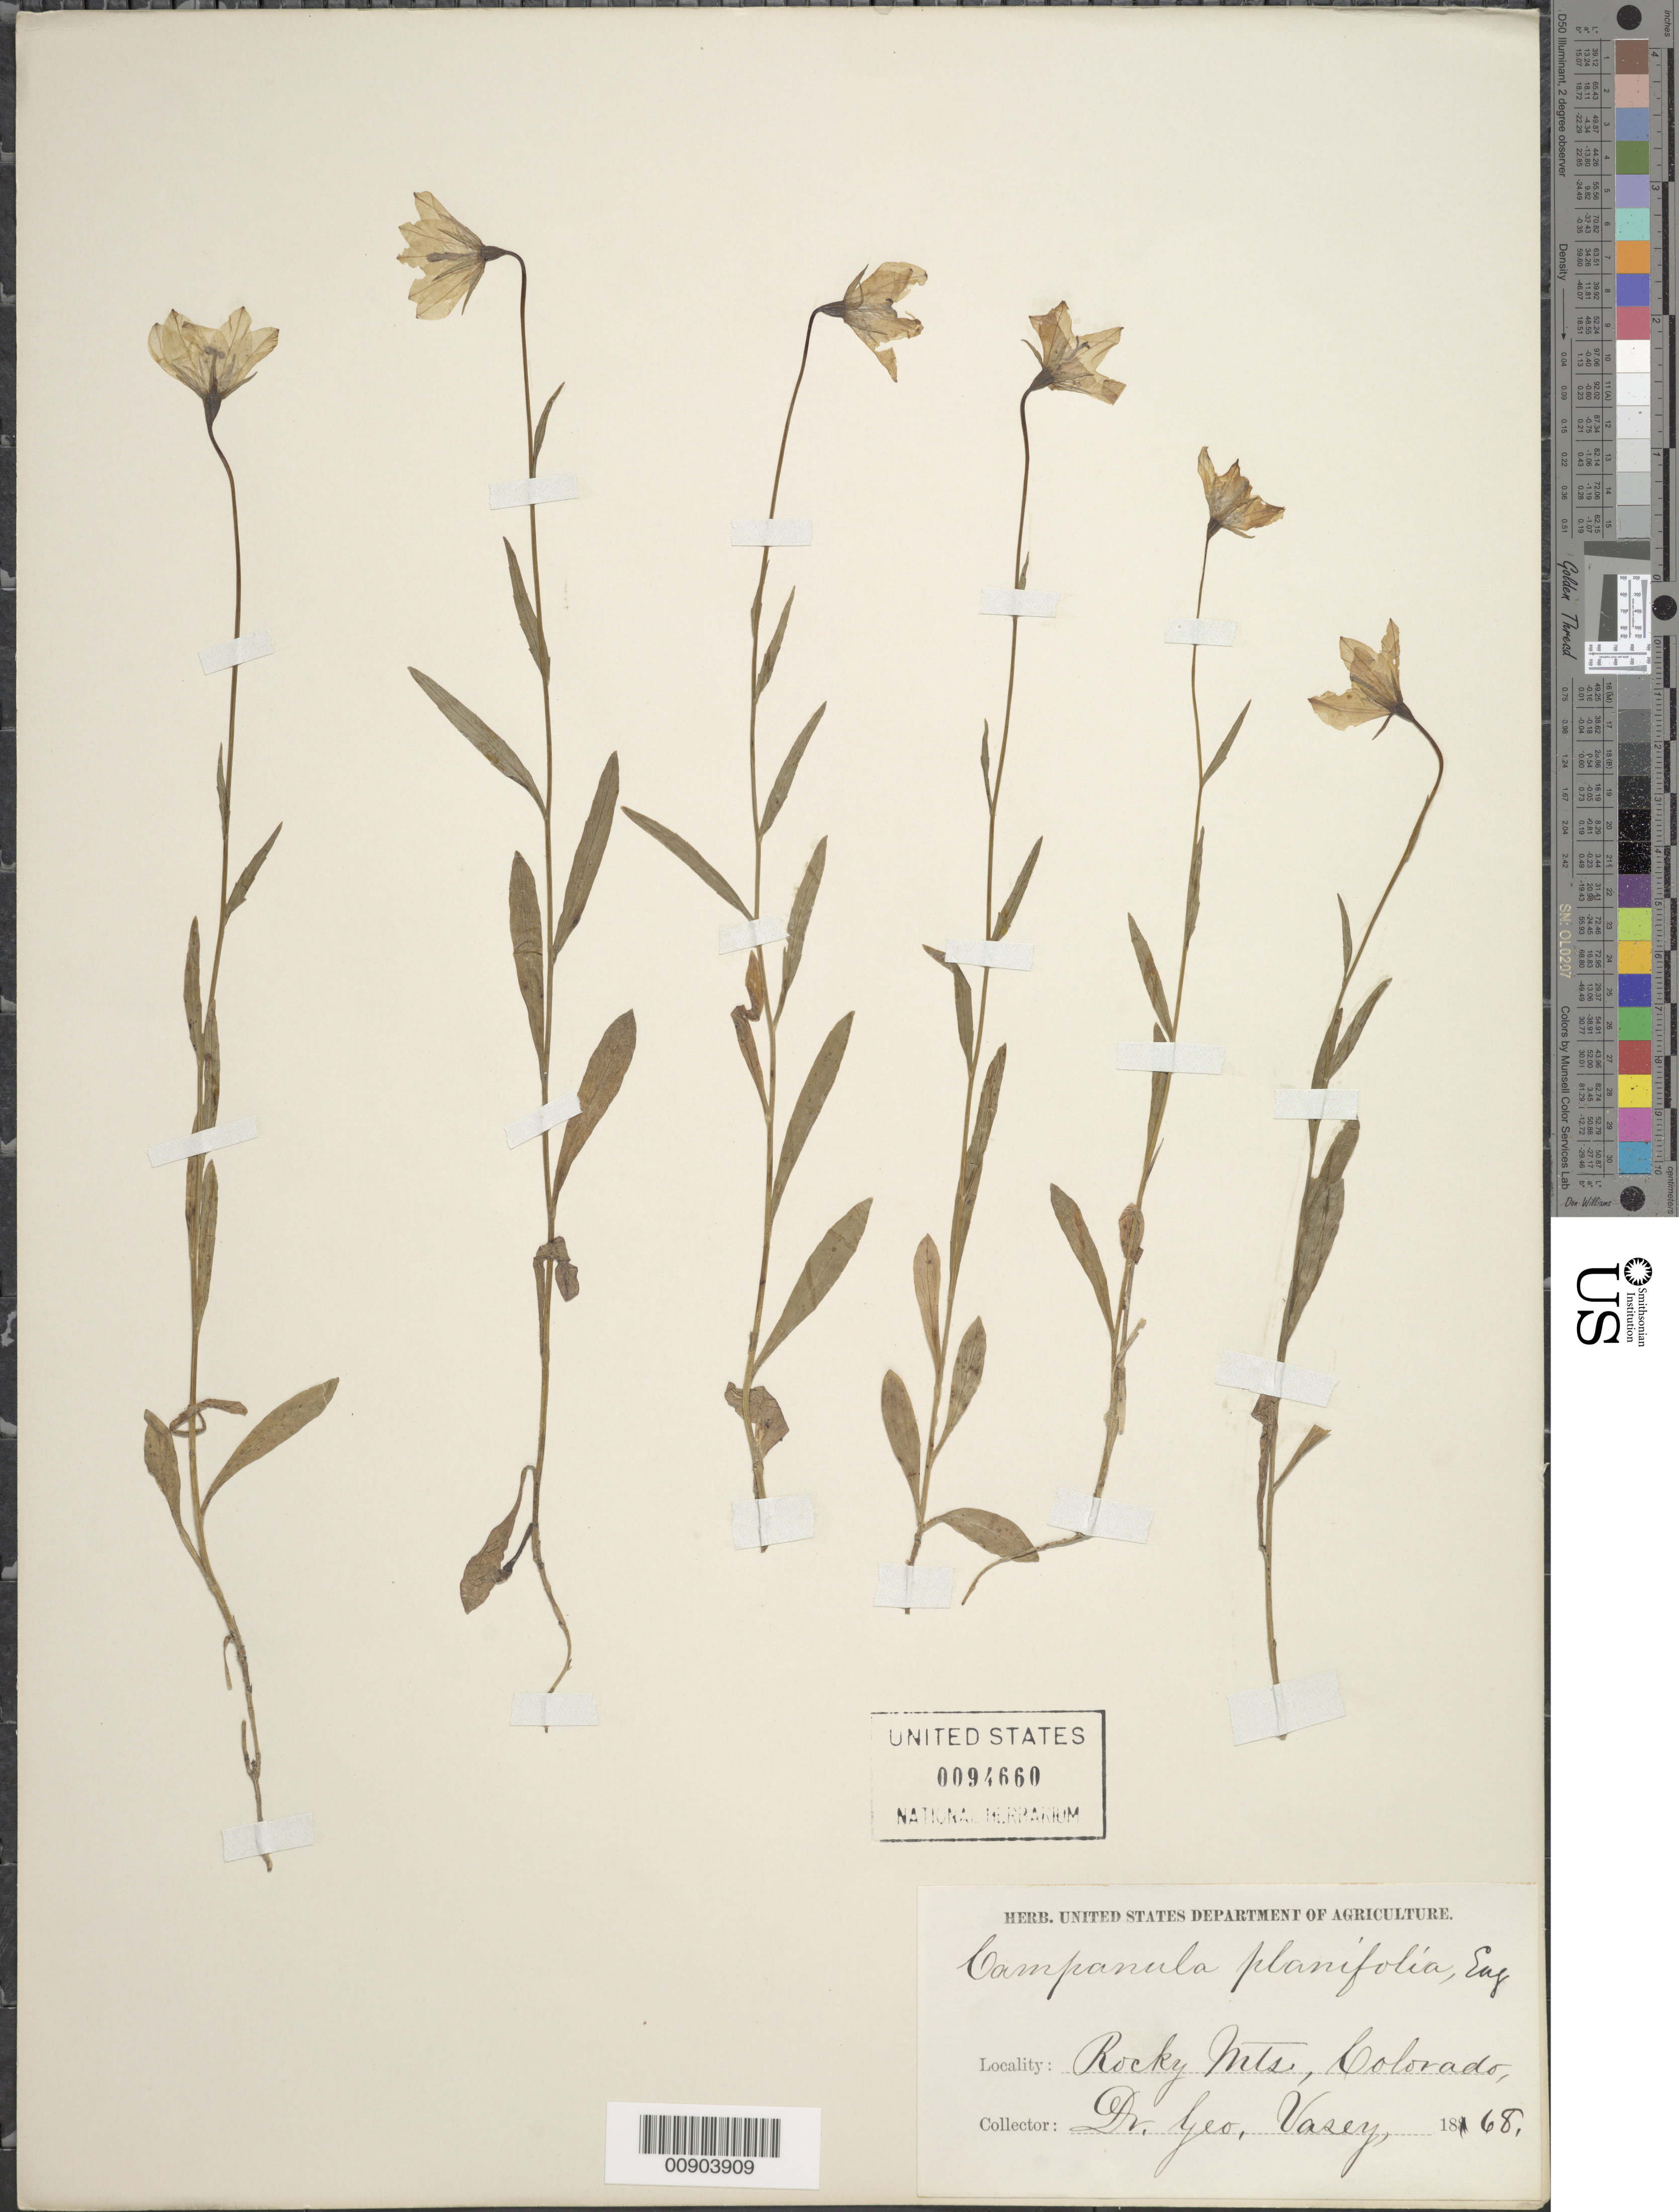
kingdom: Plantae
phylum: Tracheophyta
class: Magnoliopsida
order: Asterales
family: Campanulaceae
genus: Campanula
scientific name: Campanula planiflora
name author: Engelm.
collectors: G. R. Vasey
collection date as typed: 1868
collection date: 1868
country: United States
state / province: Colorado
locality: Rocky Mountains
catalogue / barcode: US 94660